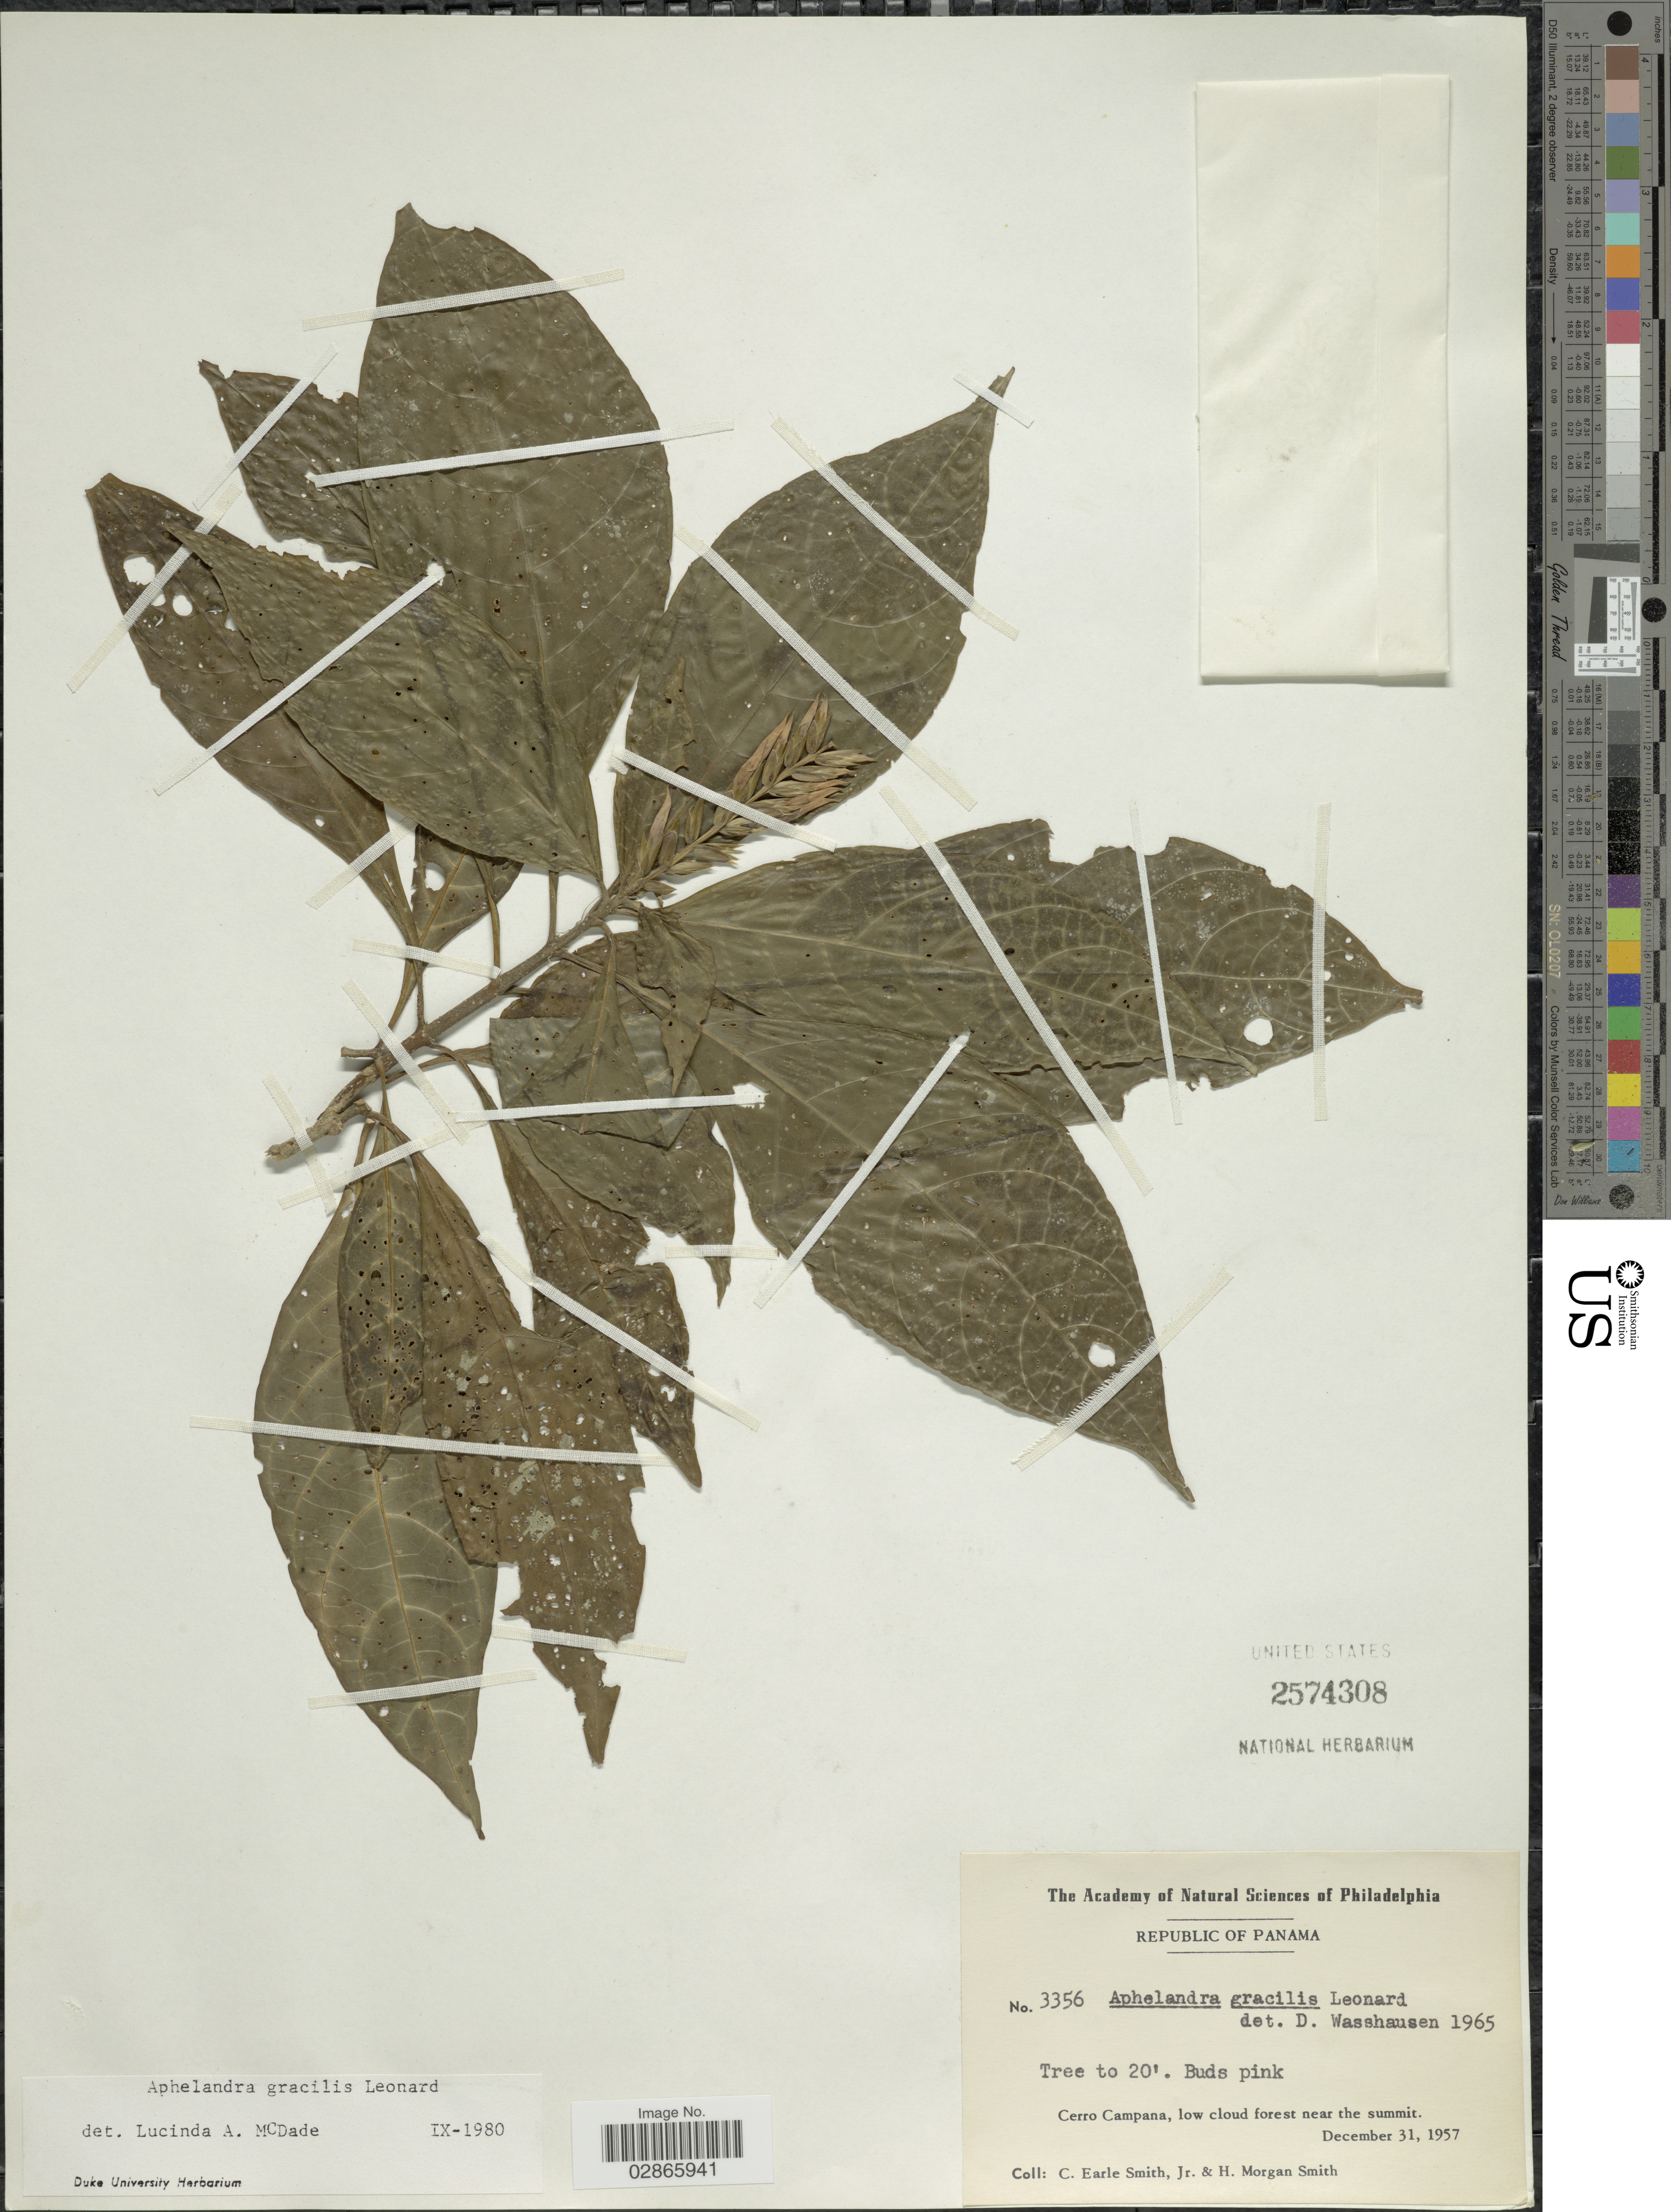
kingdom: Plantae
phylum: Tracheophyta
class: Magnoliopsida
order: Lamiales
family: Acanthaceae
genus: Aphelandra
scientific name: Aphelandra gracilis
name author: Leonard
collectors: C. E. Smith Jr. & H. M. Smith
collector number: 3356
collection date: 1957-12-31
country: Panama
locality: Cerro Campana, low cloud forest near the summit.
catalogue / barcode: US 2574308